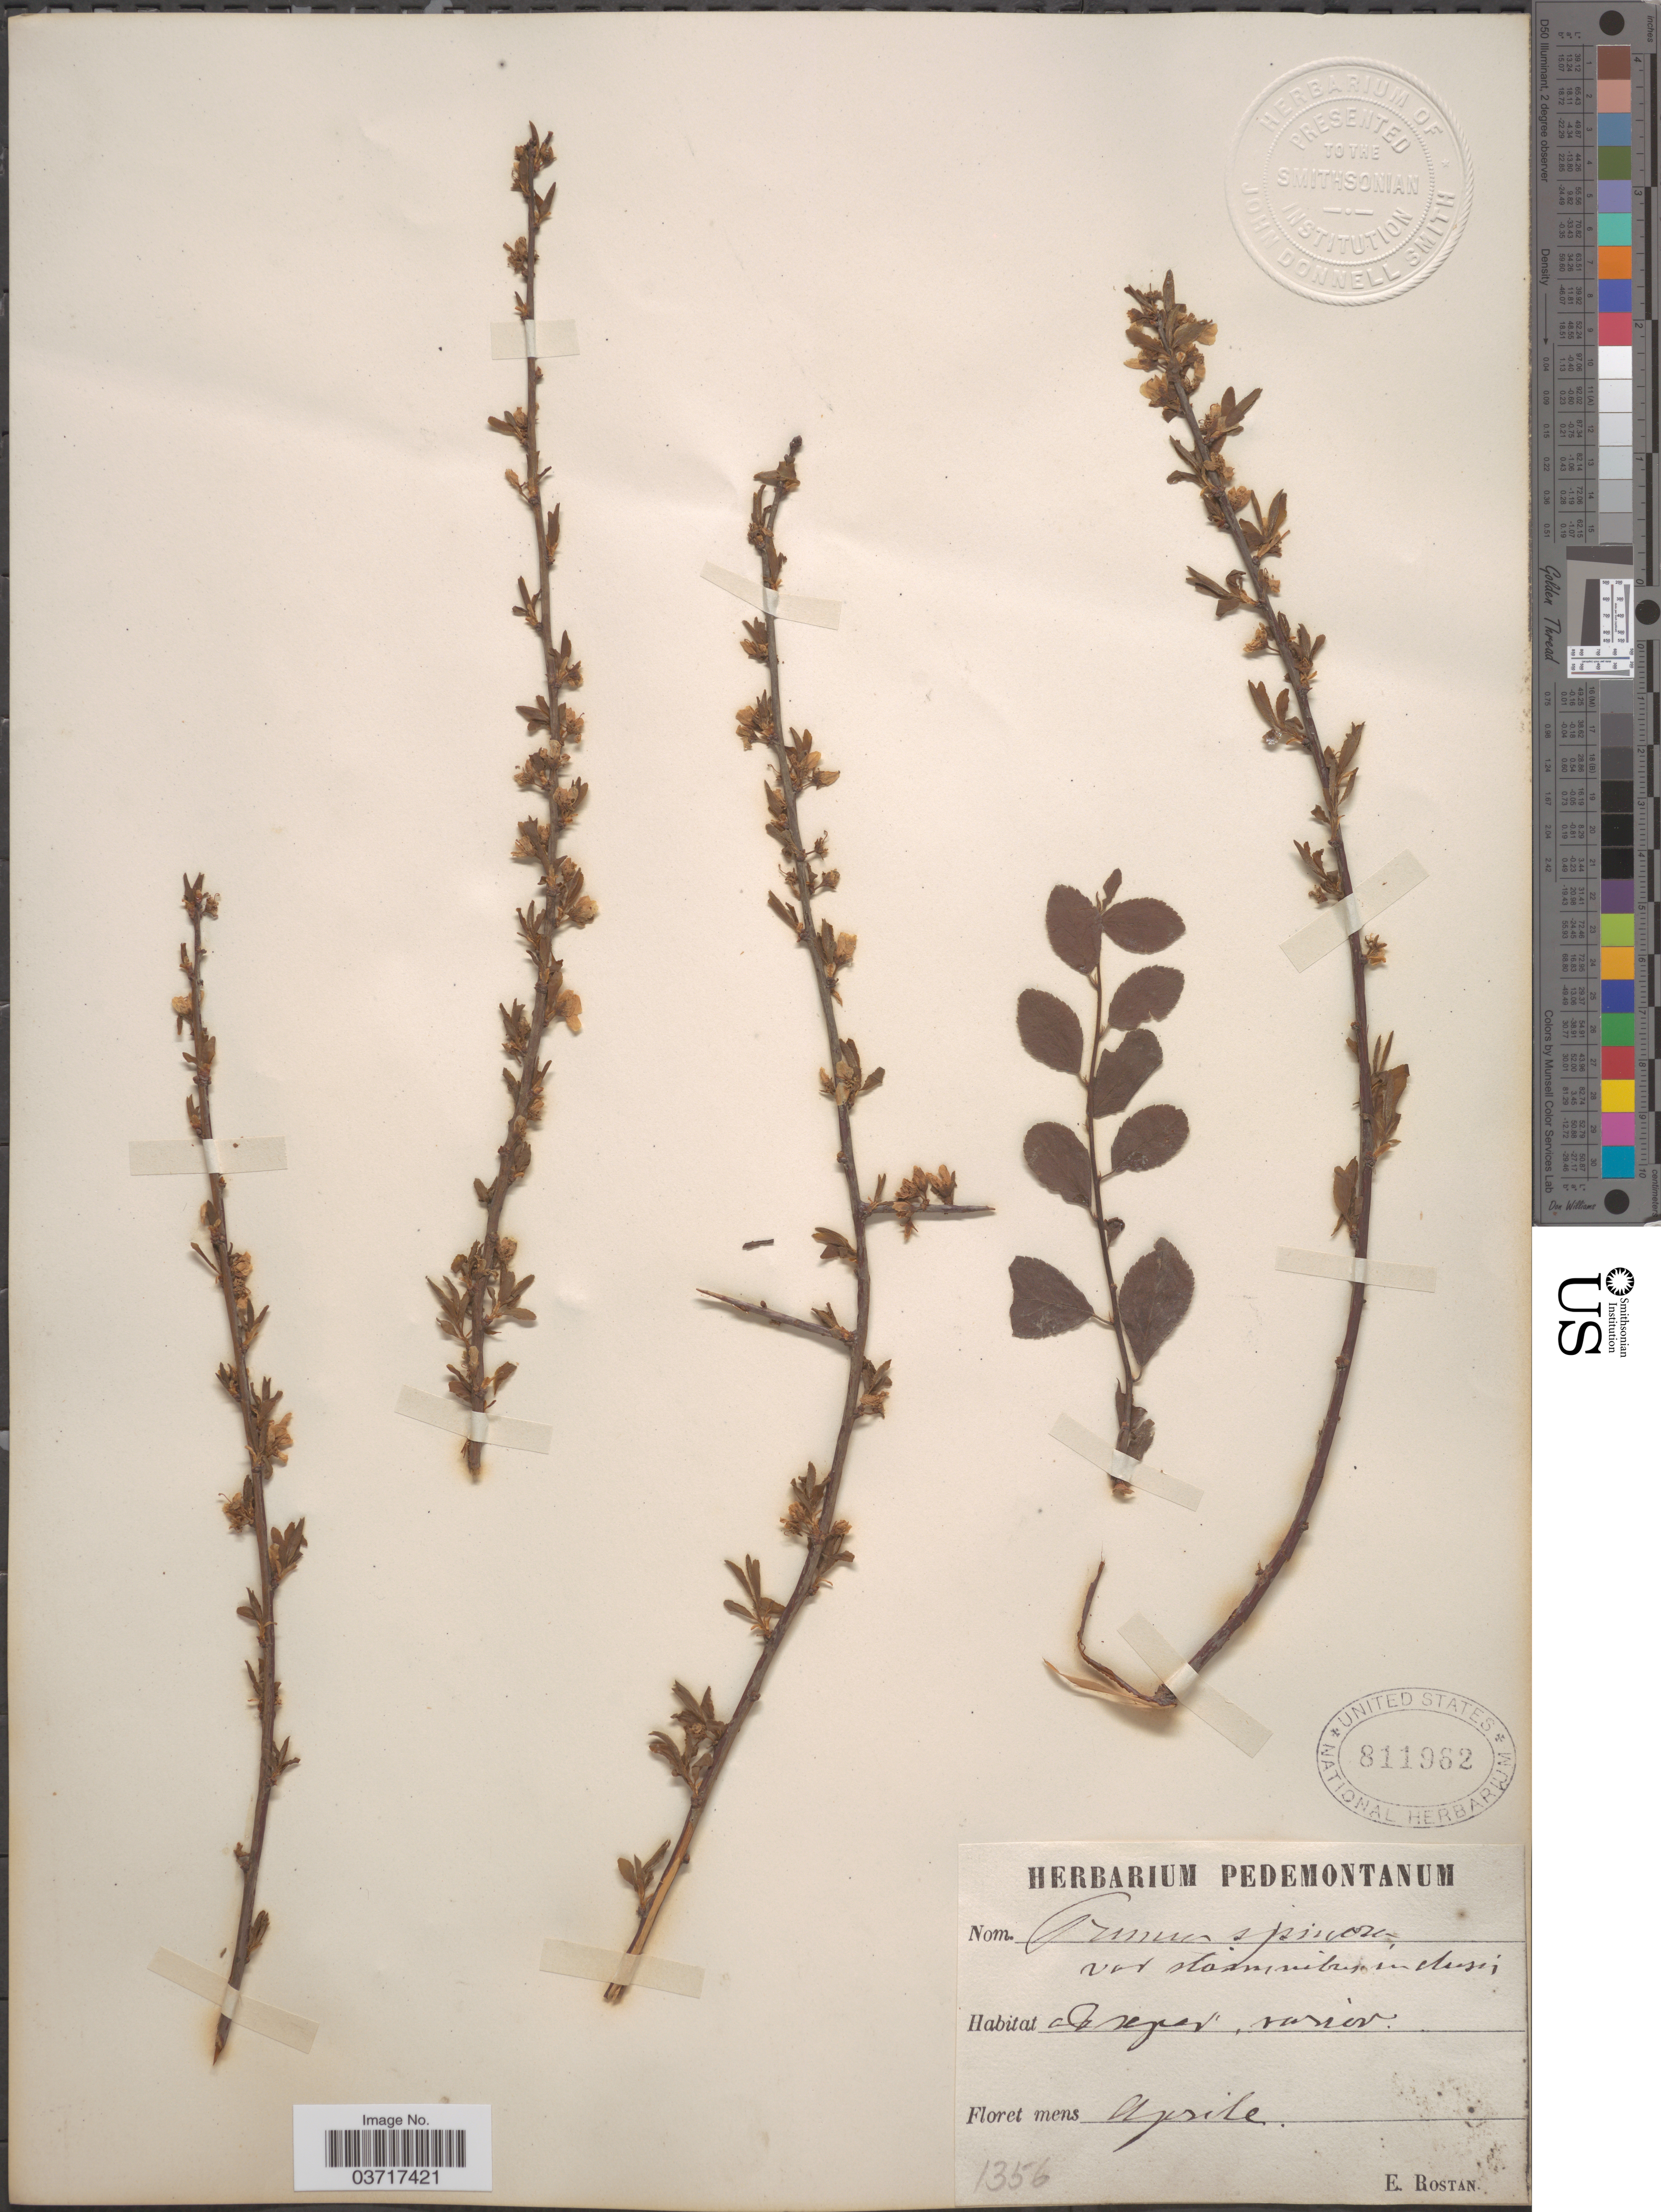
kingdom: Plantae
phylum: Tracheophyta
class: Magnoliopsida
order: Rosales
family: Rosaceae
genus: Prunus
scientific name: Prunus spinosa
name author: L.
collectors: E. Rostan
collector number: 1356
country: Italy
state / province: Piedmont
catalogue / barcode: US 811962